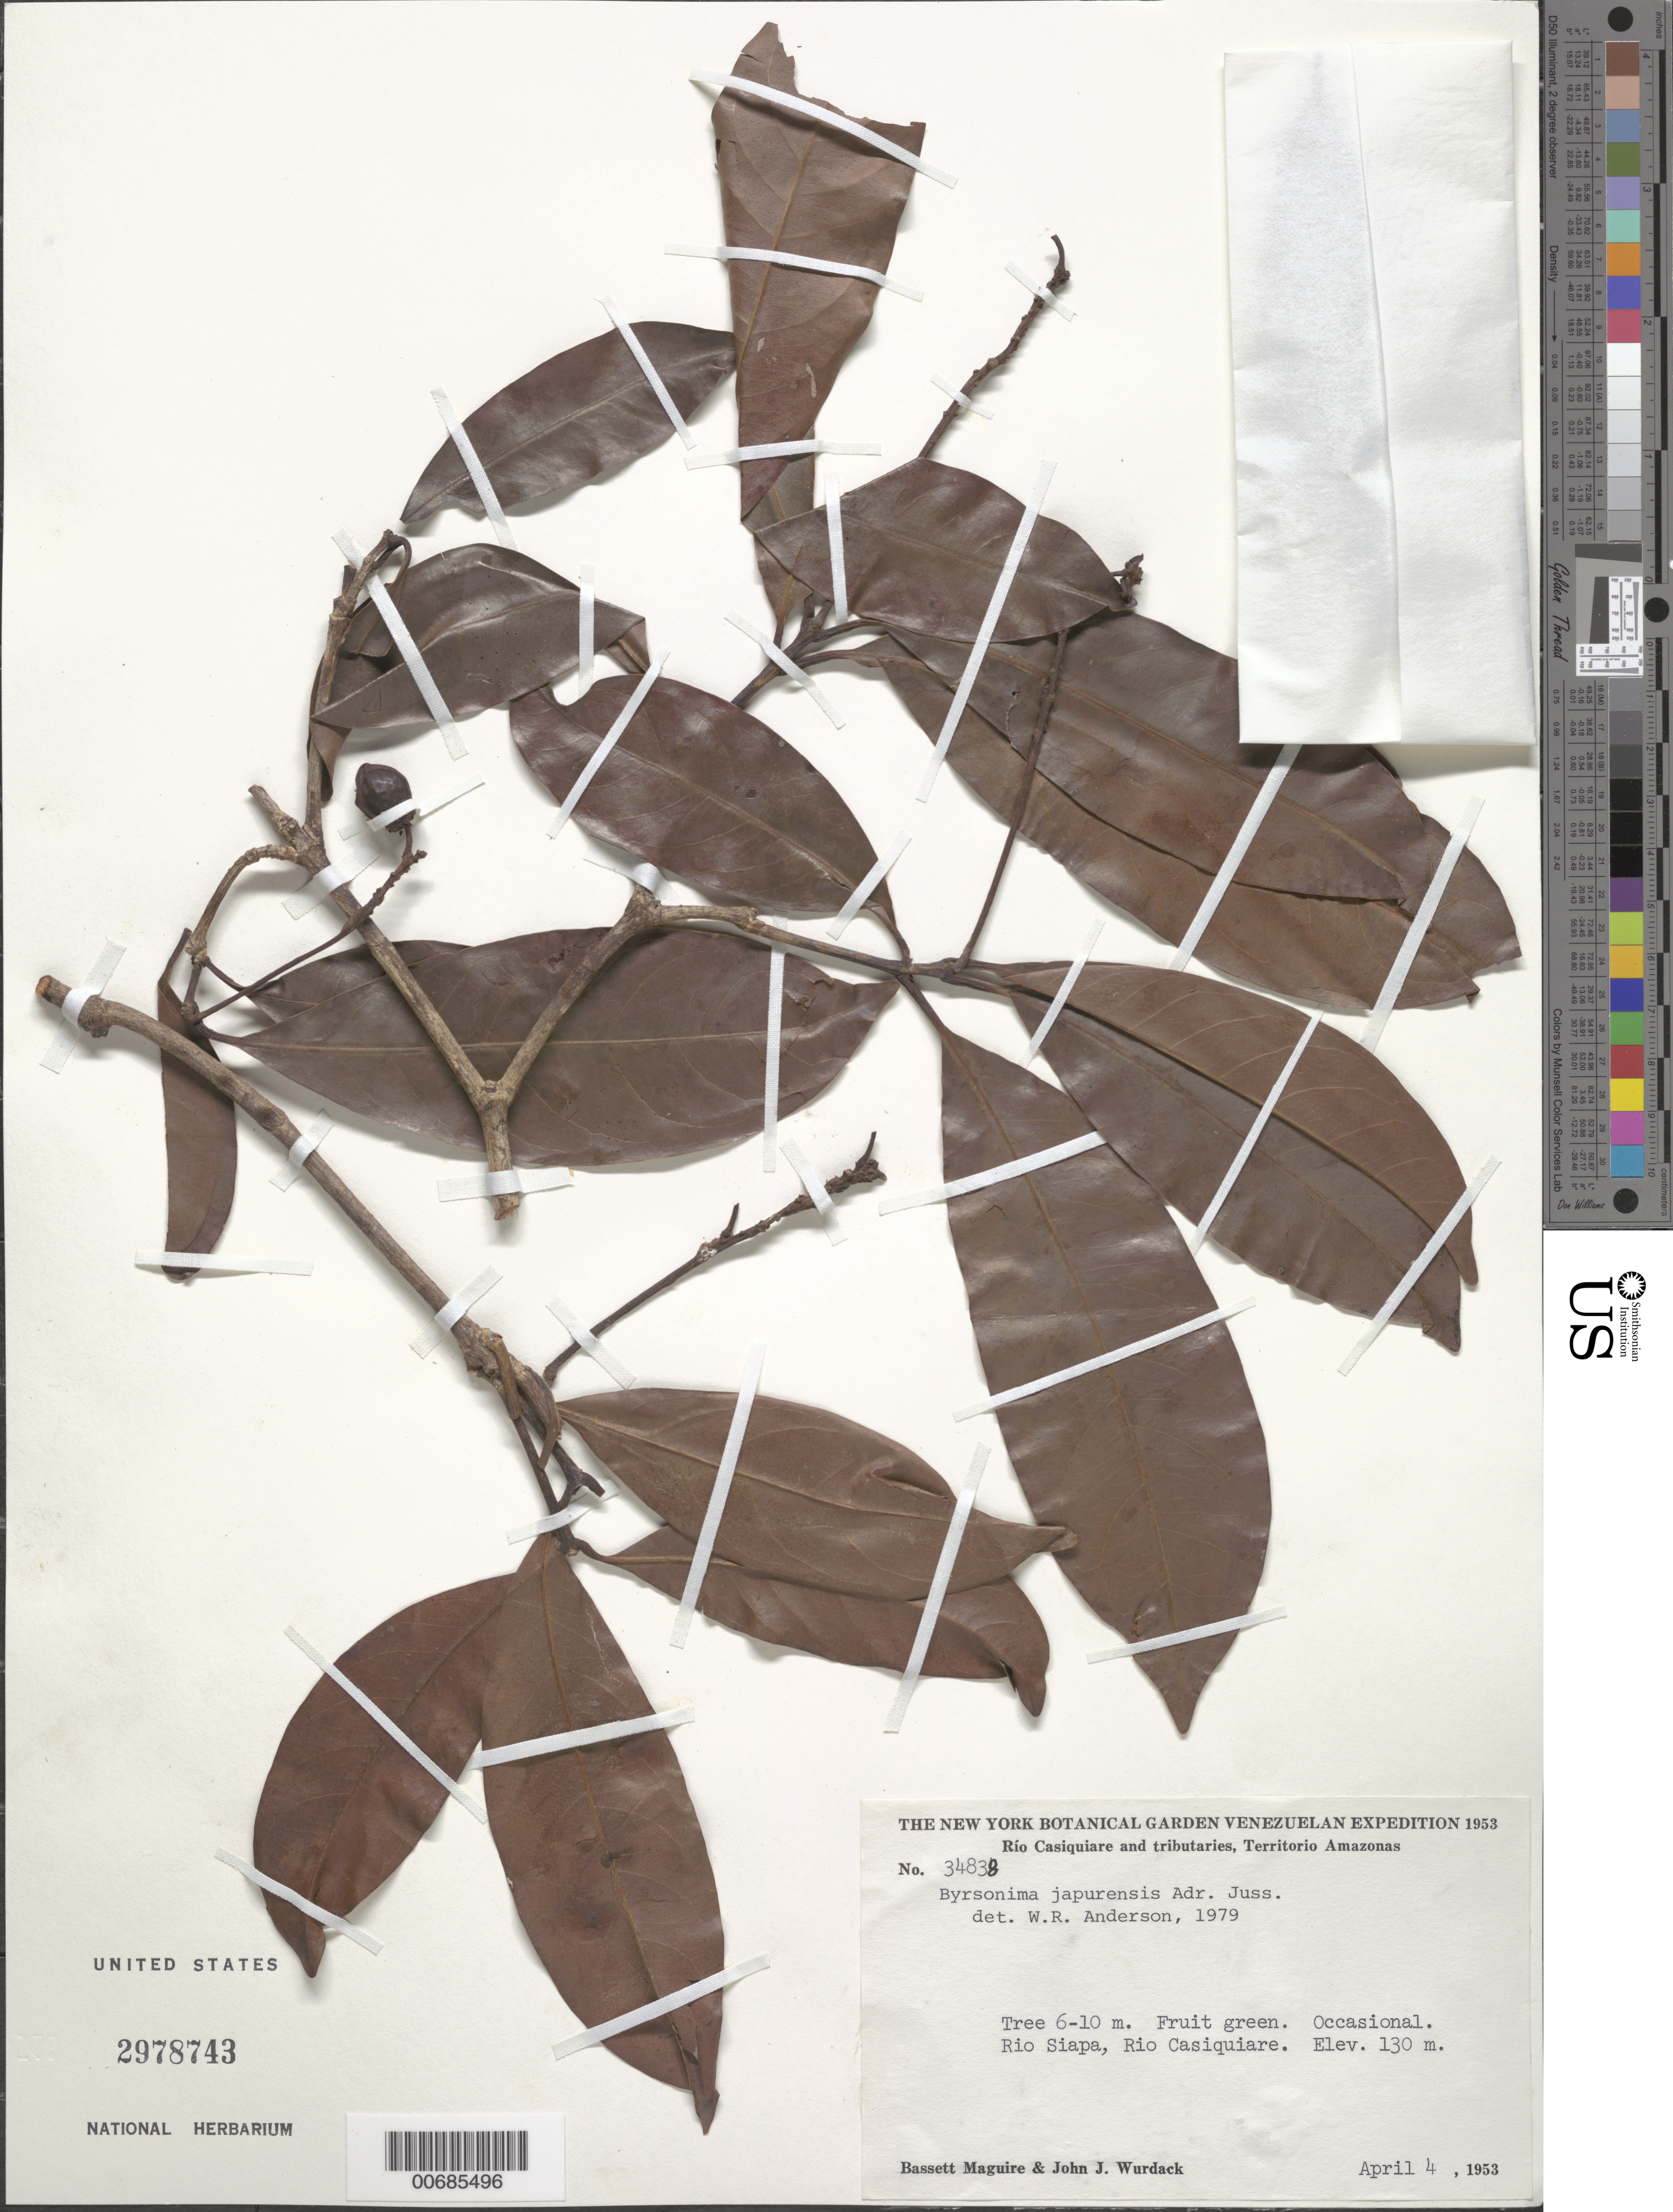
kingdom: Plantae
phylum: Tracheophyta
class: Magnoliopsida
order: Malpighiales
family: Malpighiaceae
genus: Byrsonima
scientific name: Byrsonima japurensis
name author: A. Juss.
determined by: Anderson, W. R., (MICH), University of Michigan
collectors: B. Maguire & J. J. Wurdack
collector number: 34838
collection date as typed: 4-Apr-53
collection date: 1953-04-04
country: Venezuela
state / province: Amazonas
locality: Río Siapa, Río Casiquiare, near mouth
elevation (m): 130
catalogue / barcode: US 2978743